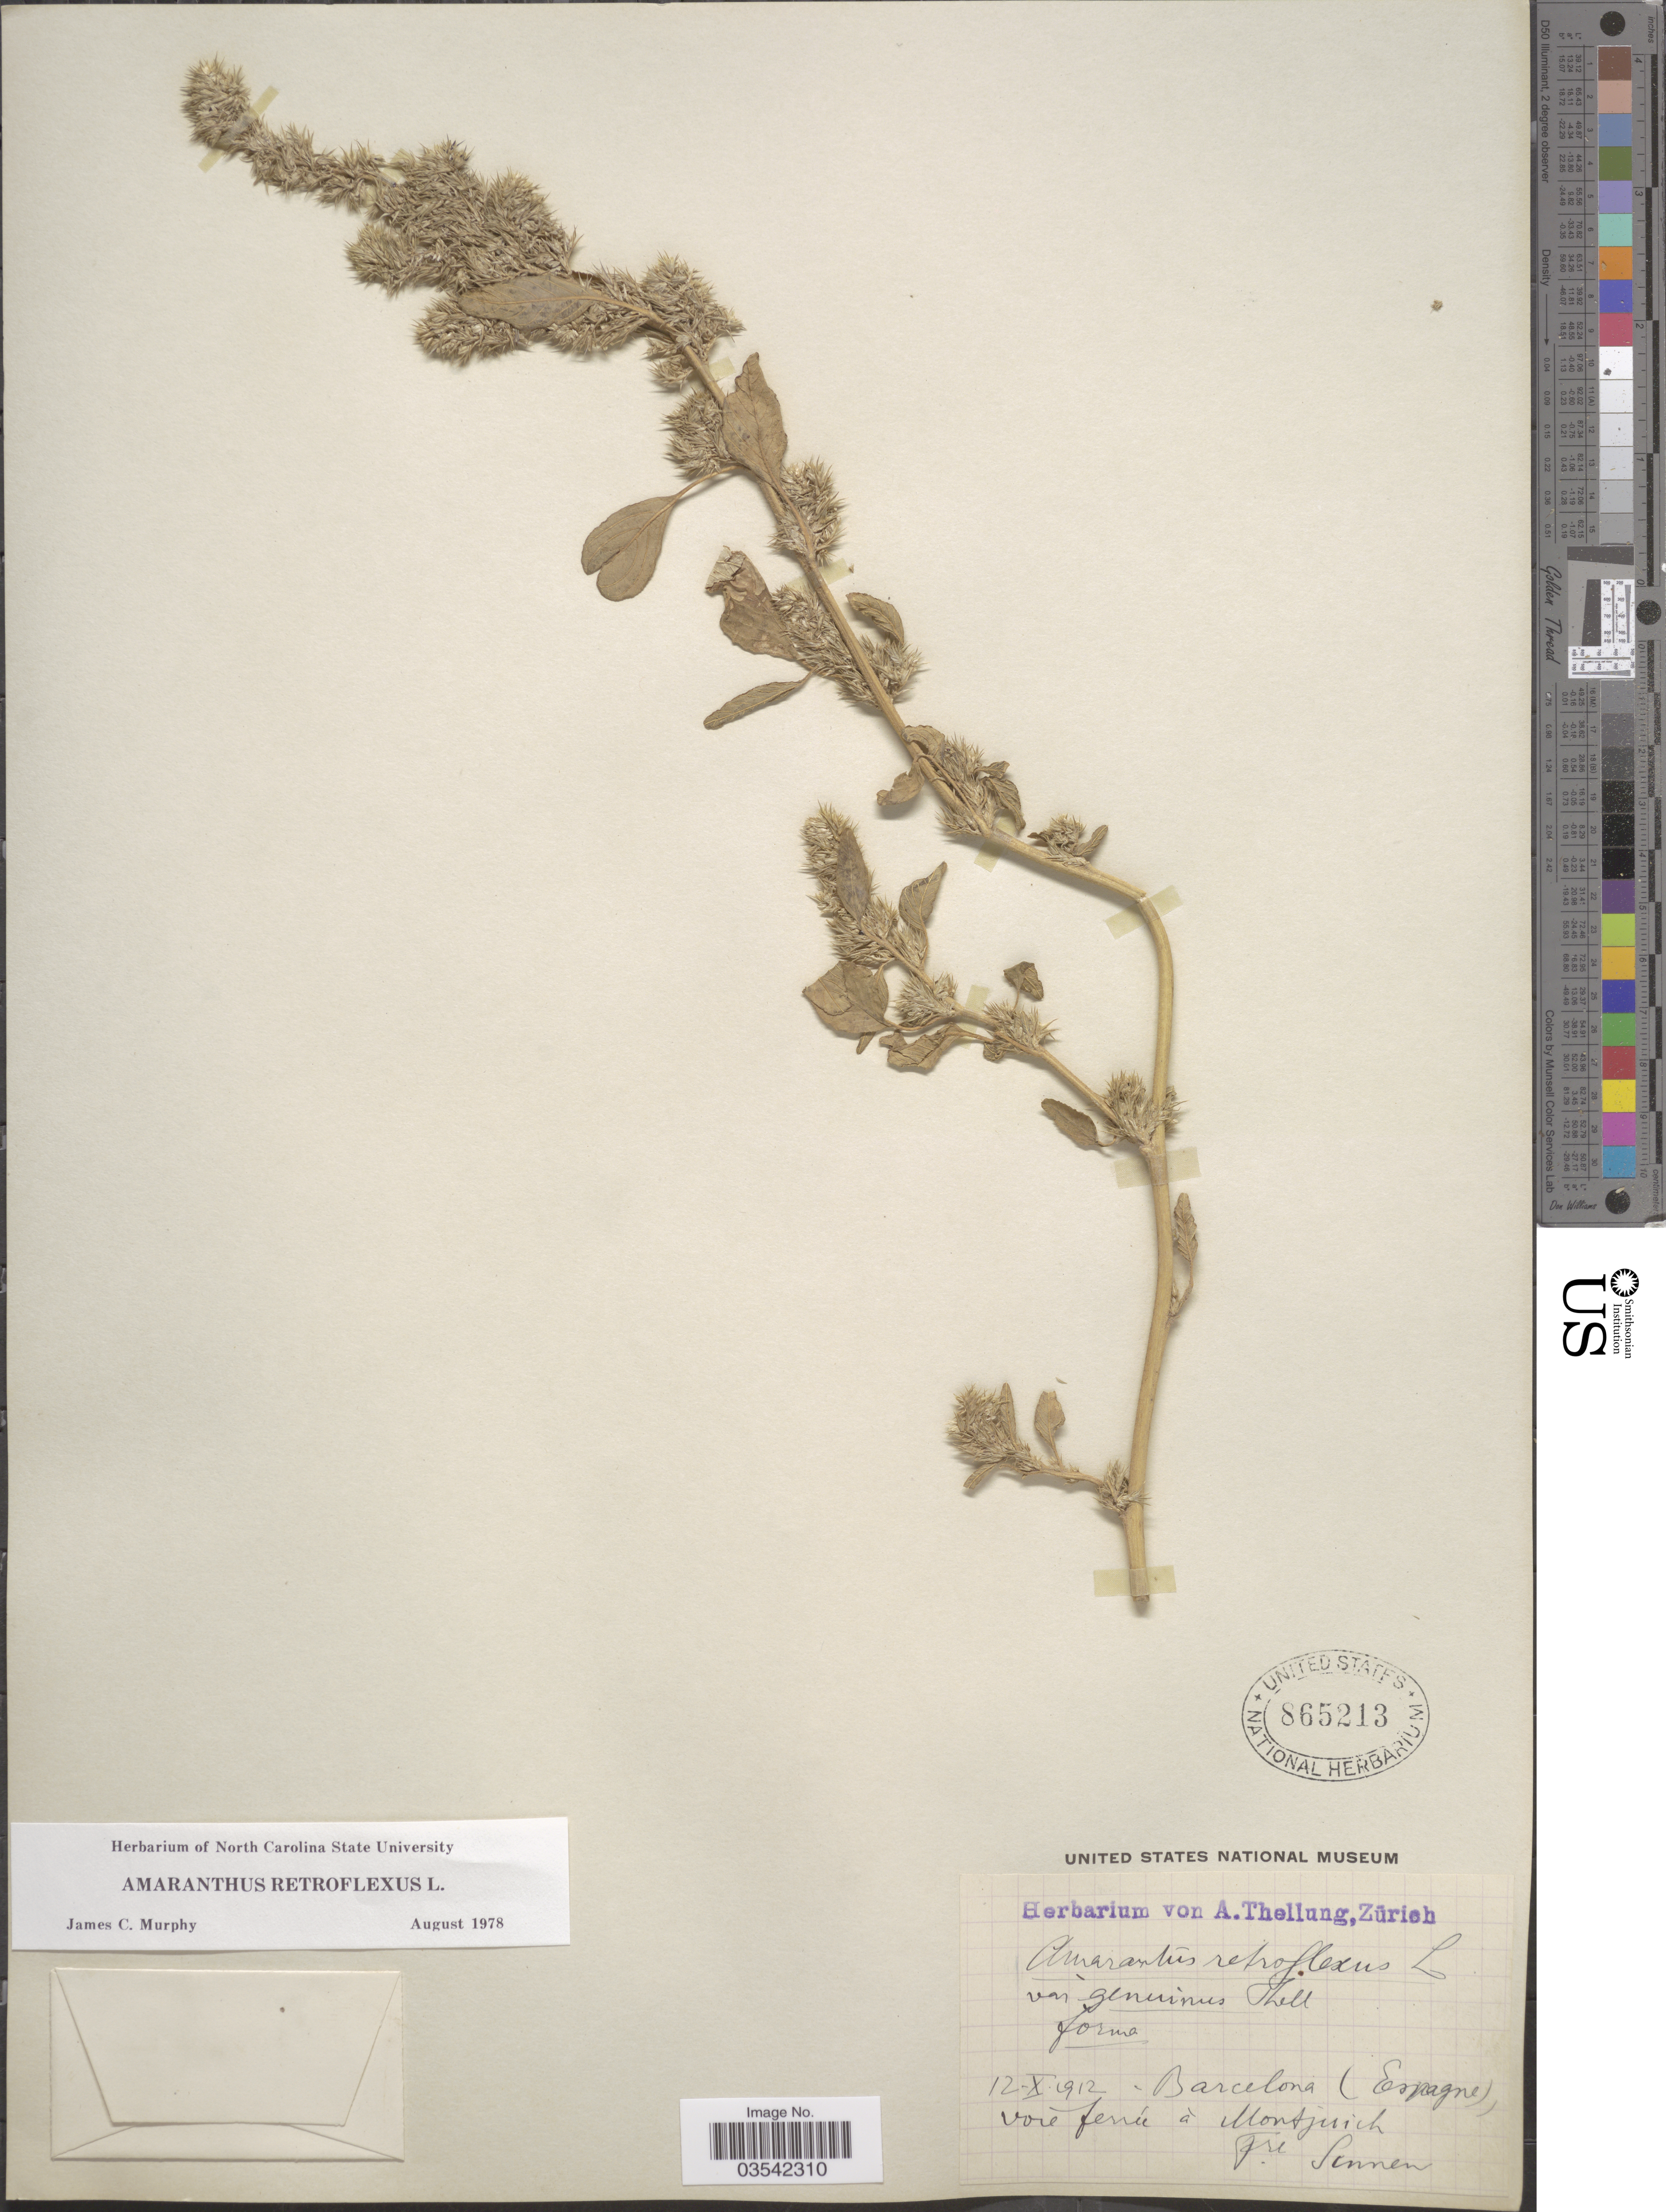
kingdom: Plantae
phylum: Tracheophyta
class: Magnoliopsida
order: Caryophyllales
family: Amaranthaceae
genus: Amaranthus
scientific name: Amaranthus retroflexus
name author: L.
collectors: E. Sennen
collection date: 1912-10-12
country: Spain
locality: Barcelona (Espagne), voie ferrée à Montjuich.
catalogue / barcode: US 865213